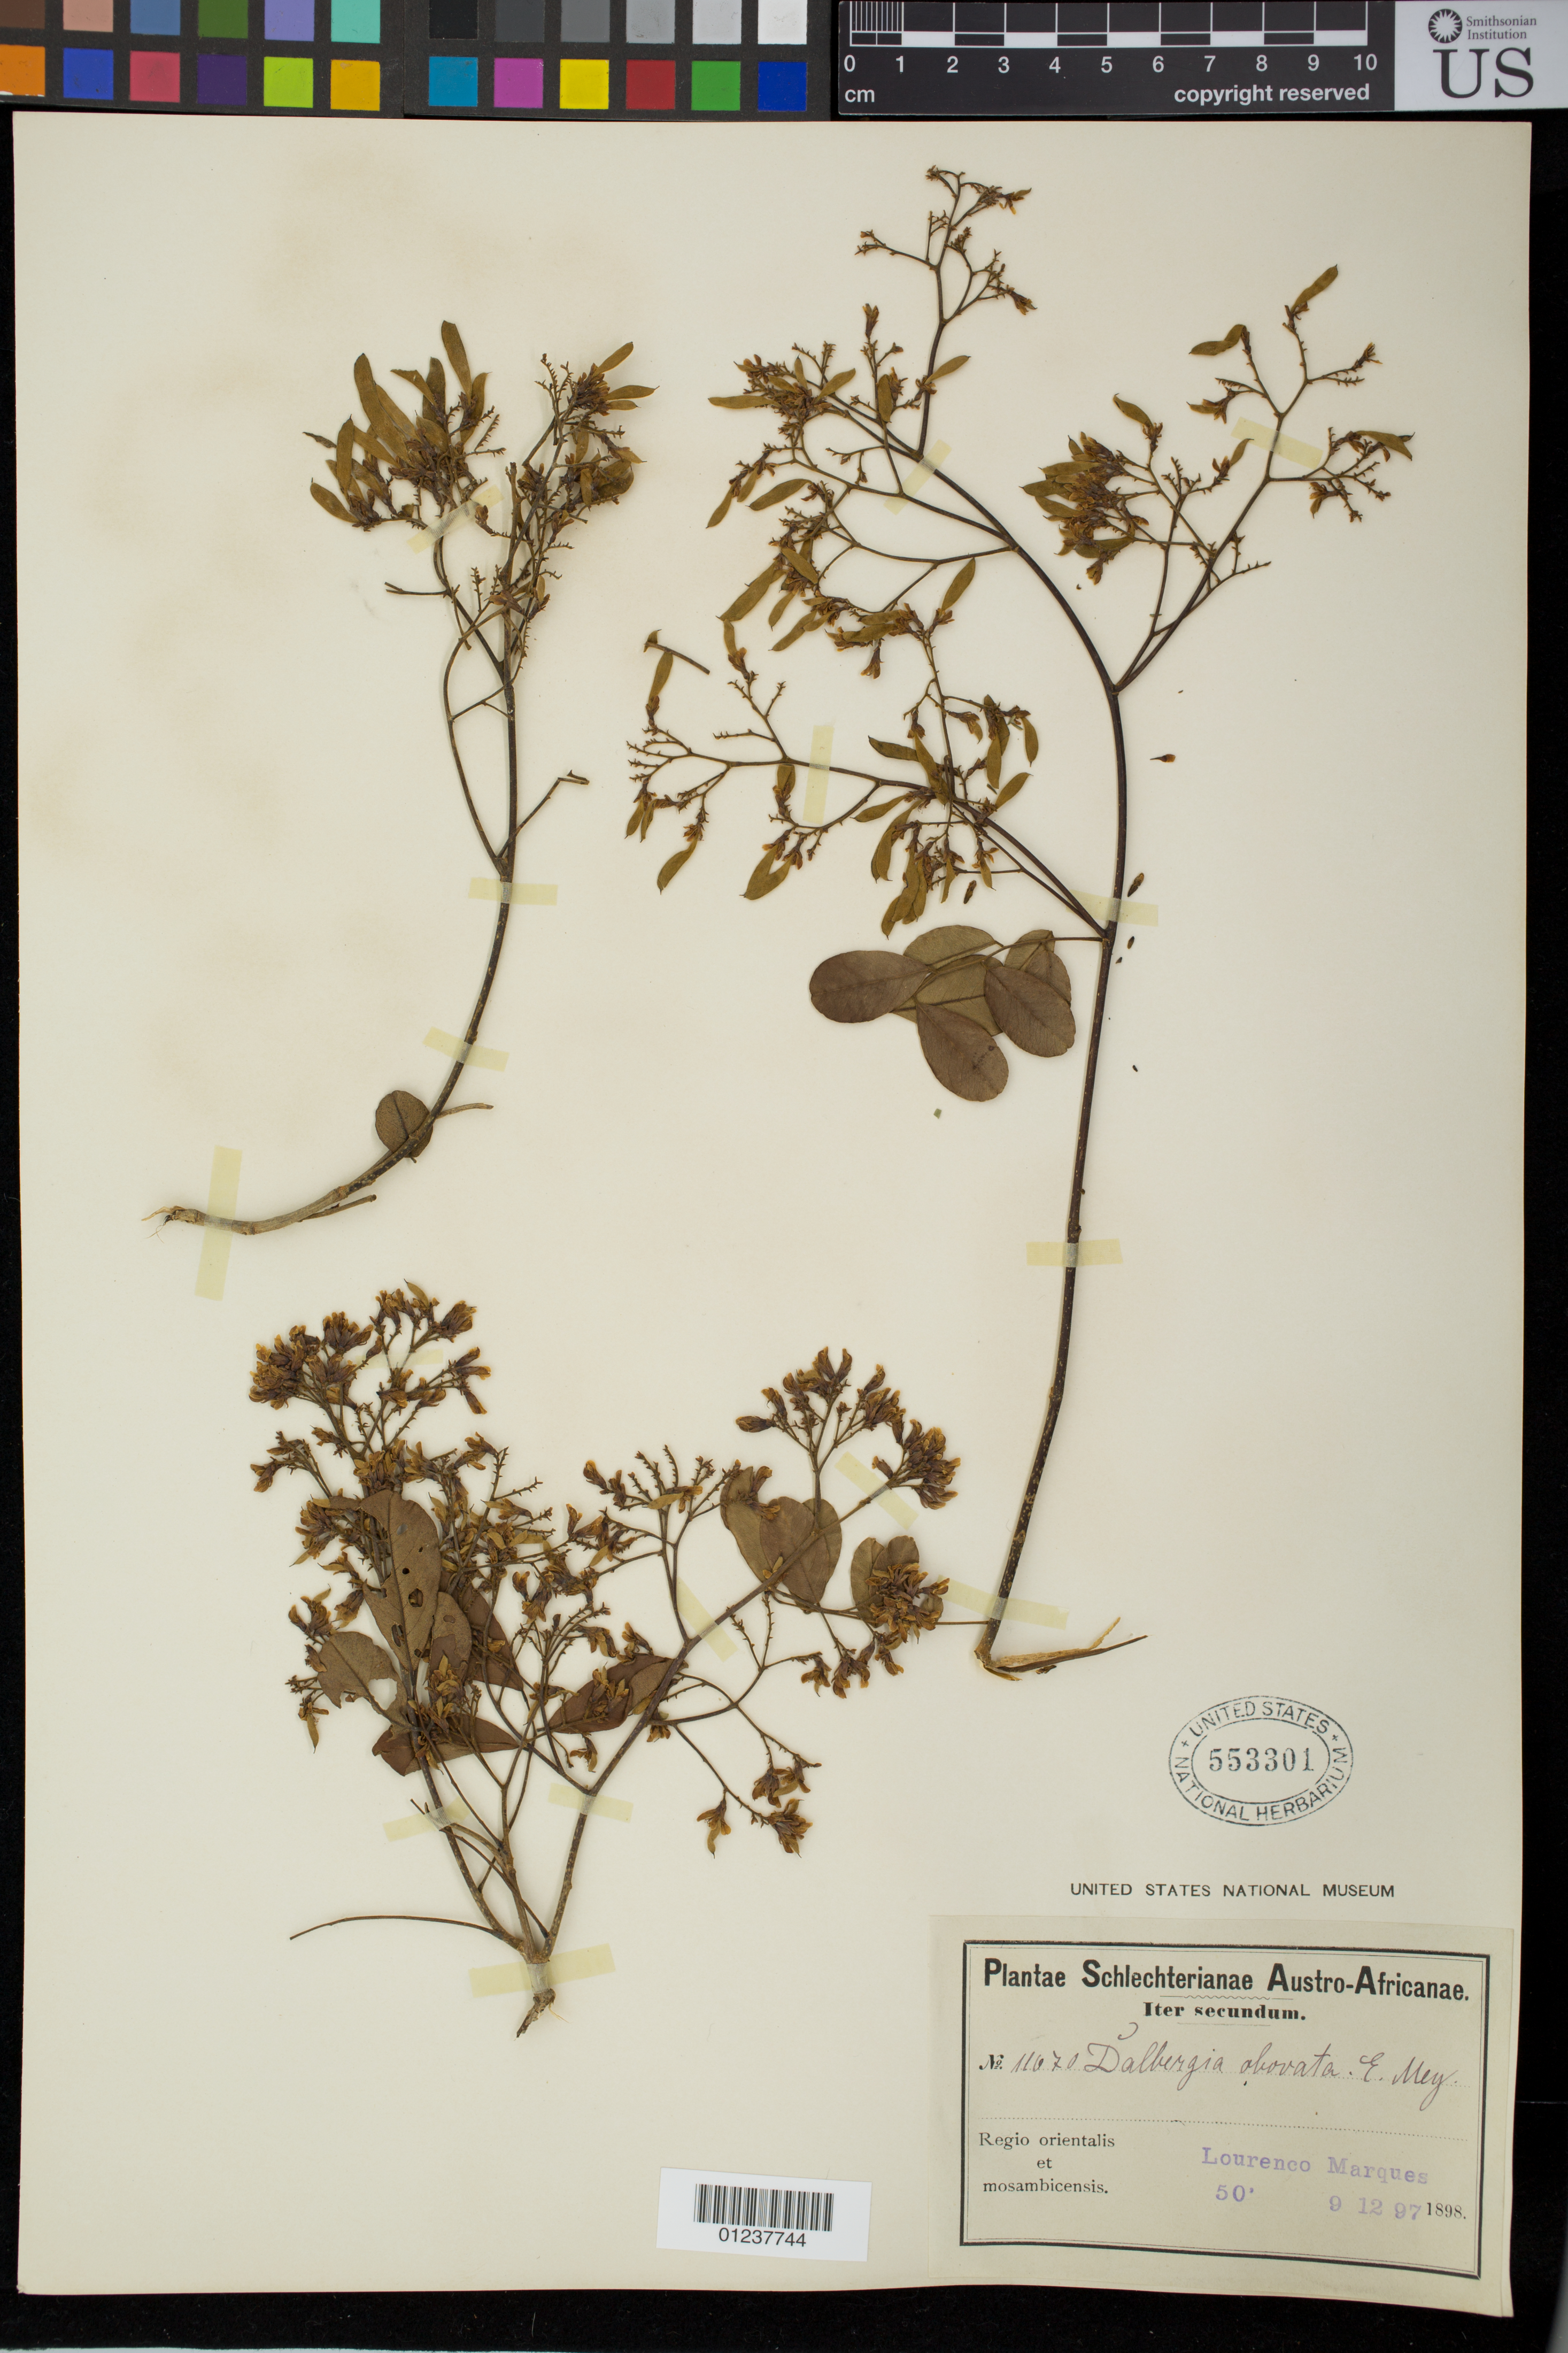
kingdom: Plantae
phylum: Tracheophyta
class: Magnoliopsida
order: Fabales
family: Fabaceae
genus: Dalbergia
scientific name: Dalbergia obovata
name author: E. Mey.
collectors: Schlechter, --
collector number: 11670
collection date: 1897-12-09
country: Mozambique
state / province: Maputo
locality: Lourenco Marques. Regio orientalis et mosambicensis.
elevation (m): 15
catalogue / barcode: US 553301